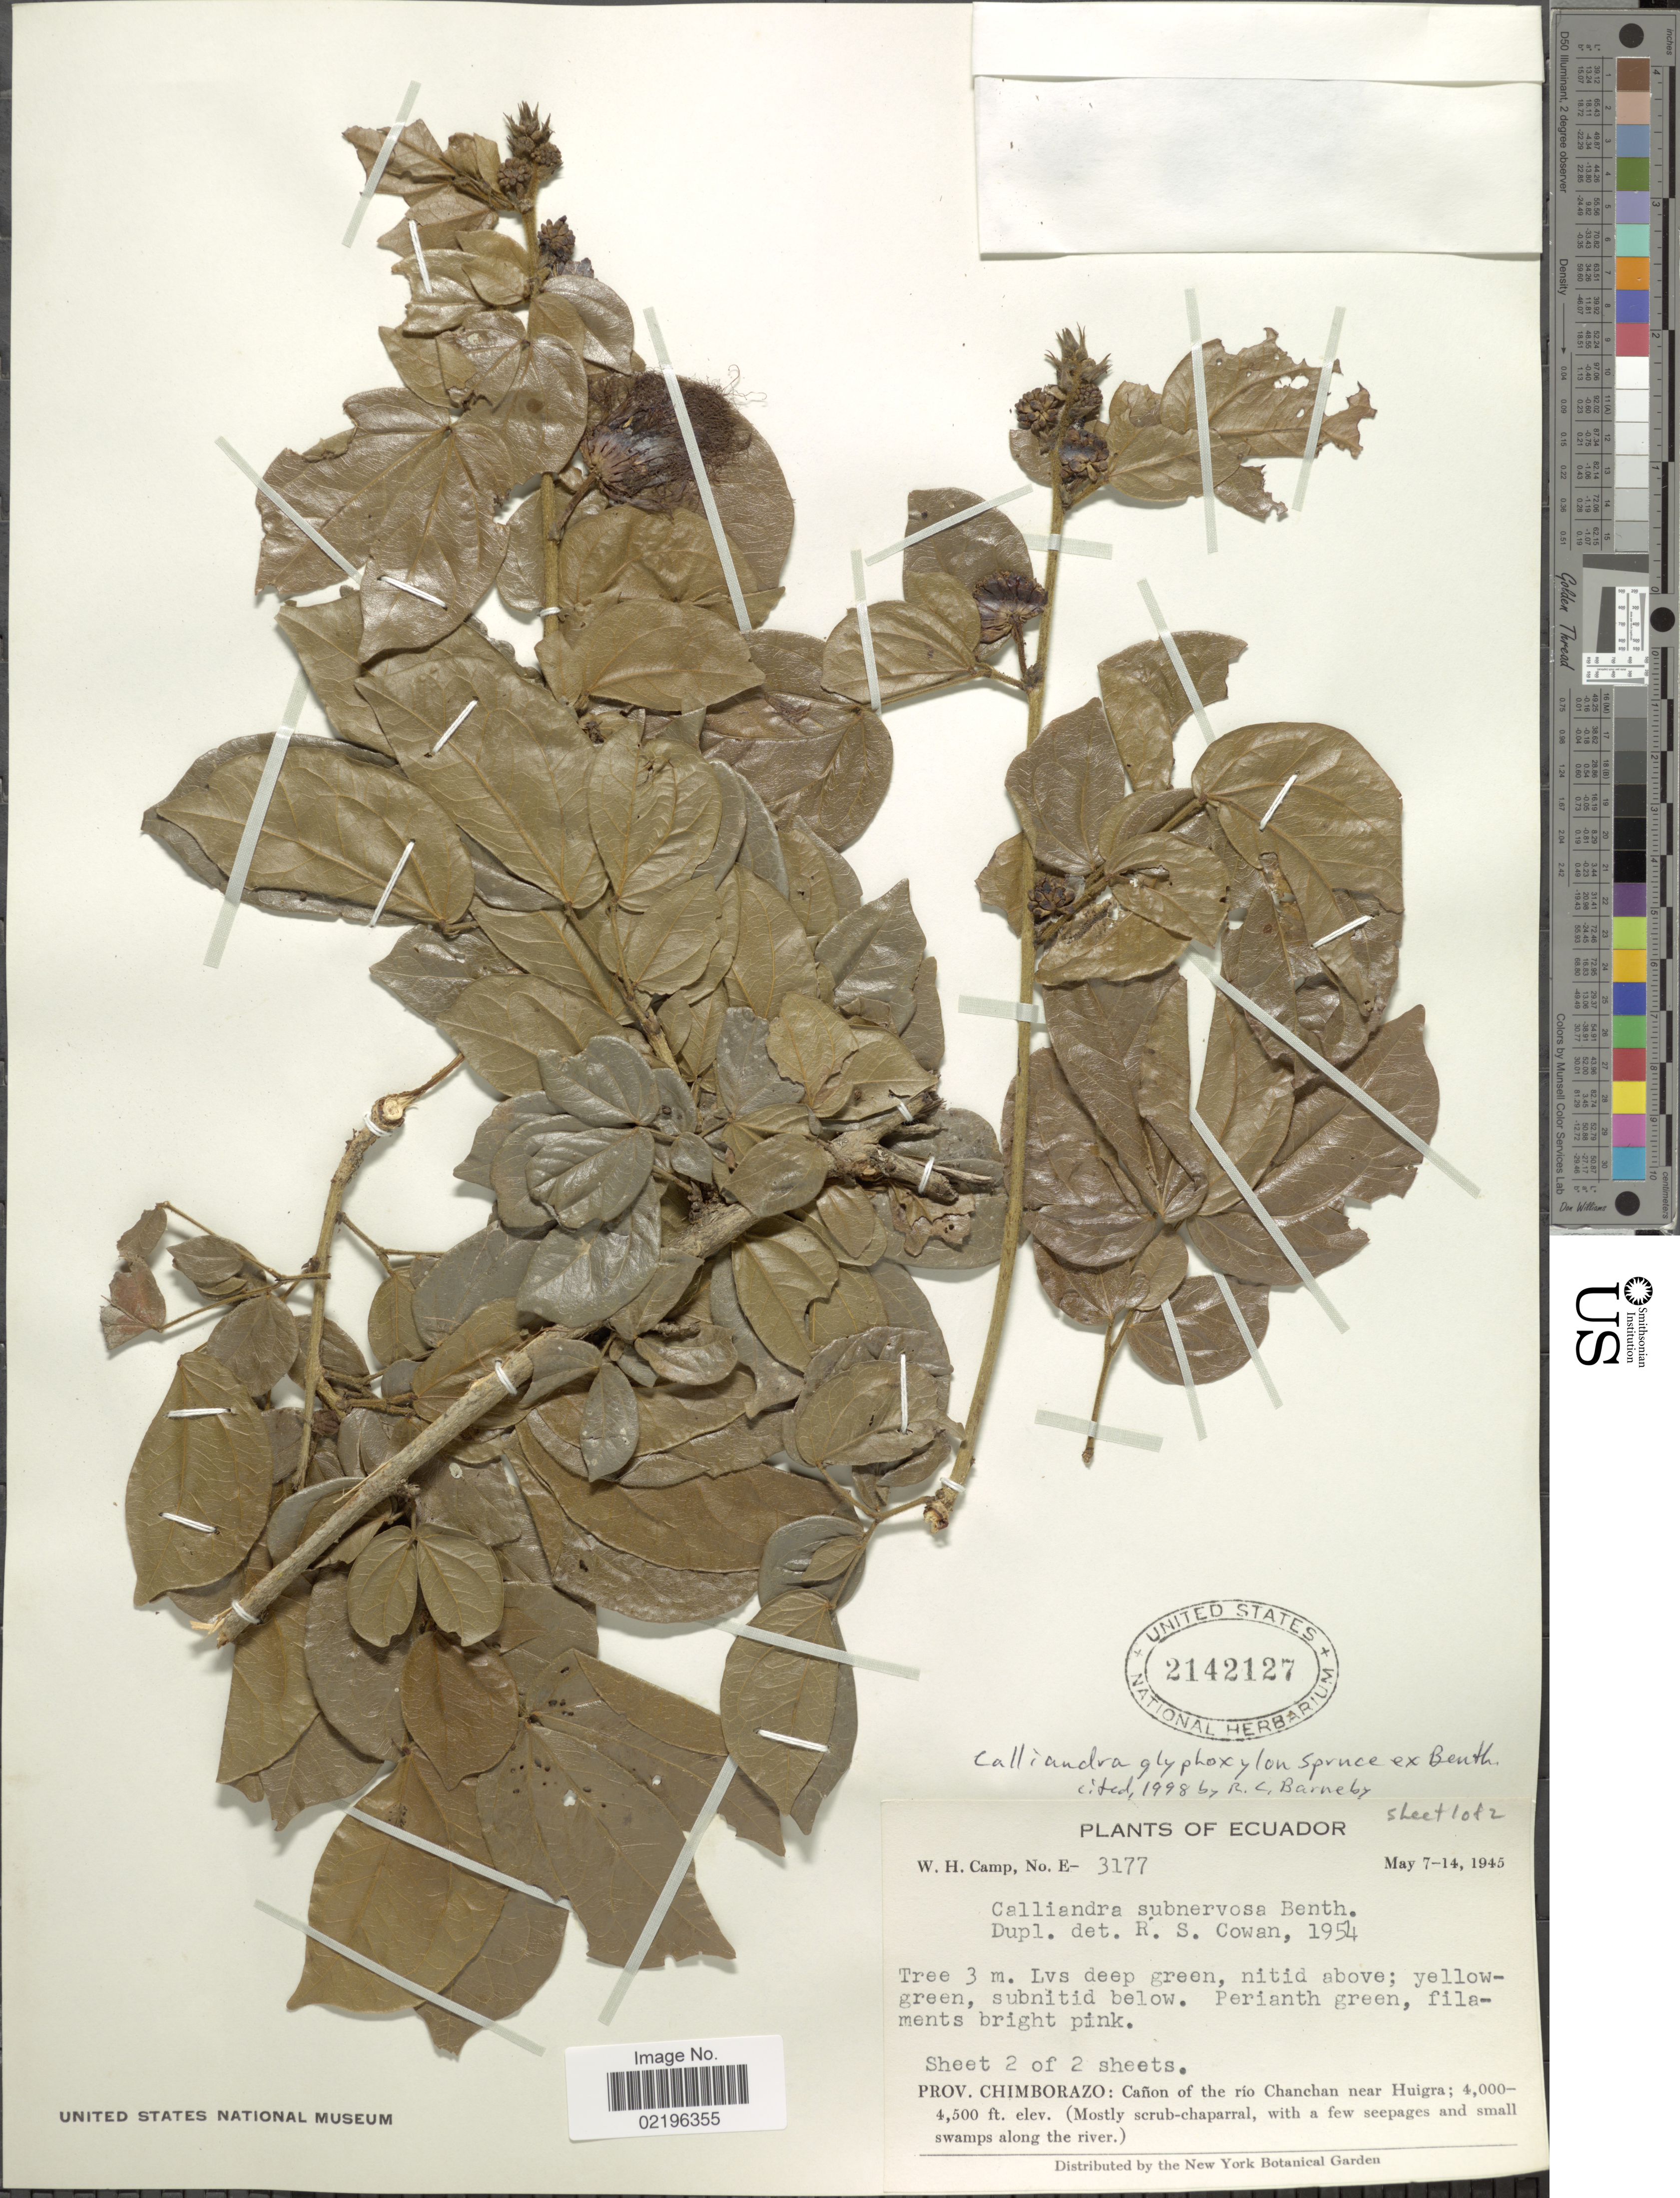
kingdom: Plantae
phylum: Tracheophyta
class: Magnoliopsida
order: Fabales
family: Fabaceae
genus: Calliandra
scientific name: Calliandra glyphoxylon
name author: Spruce ex Benth.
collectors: W. H. Camp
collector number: E- 3177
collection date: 1945-05-07/1945-05-14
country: Ecuador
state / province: Chimborazo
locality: Prov. Chimborazo: Canon of the rio Chanchan near Huigra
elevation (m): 1219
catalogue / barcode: US 2142127